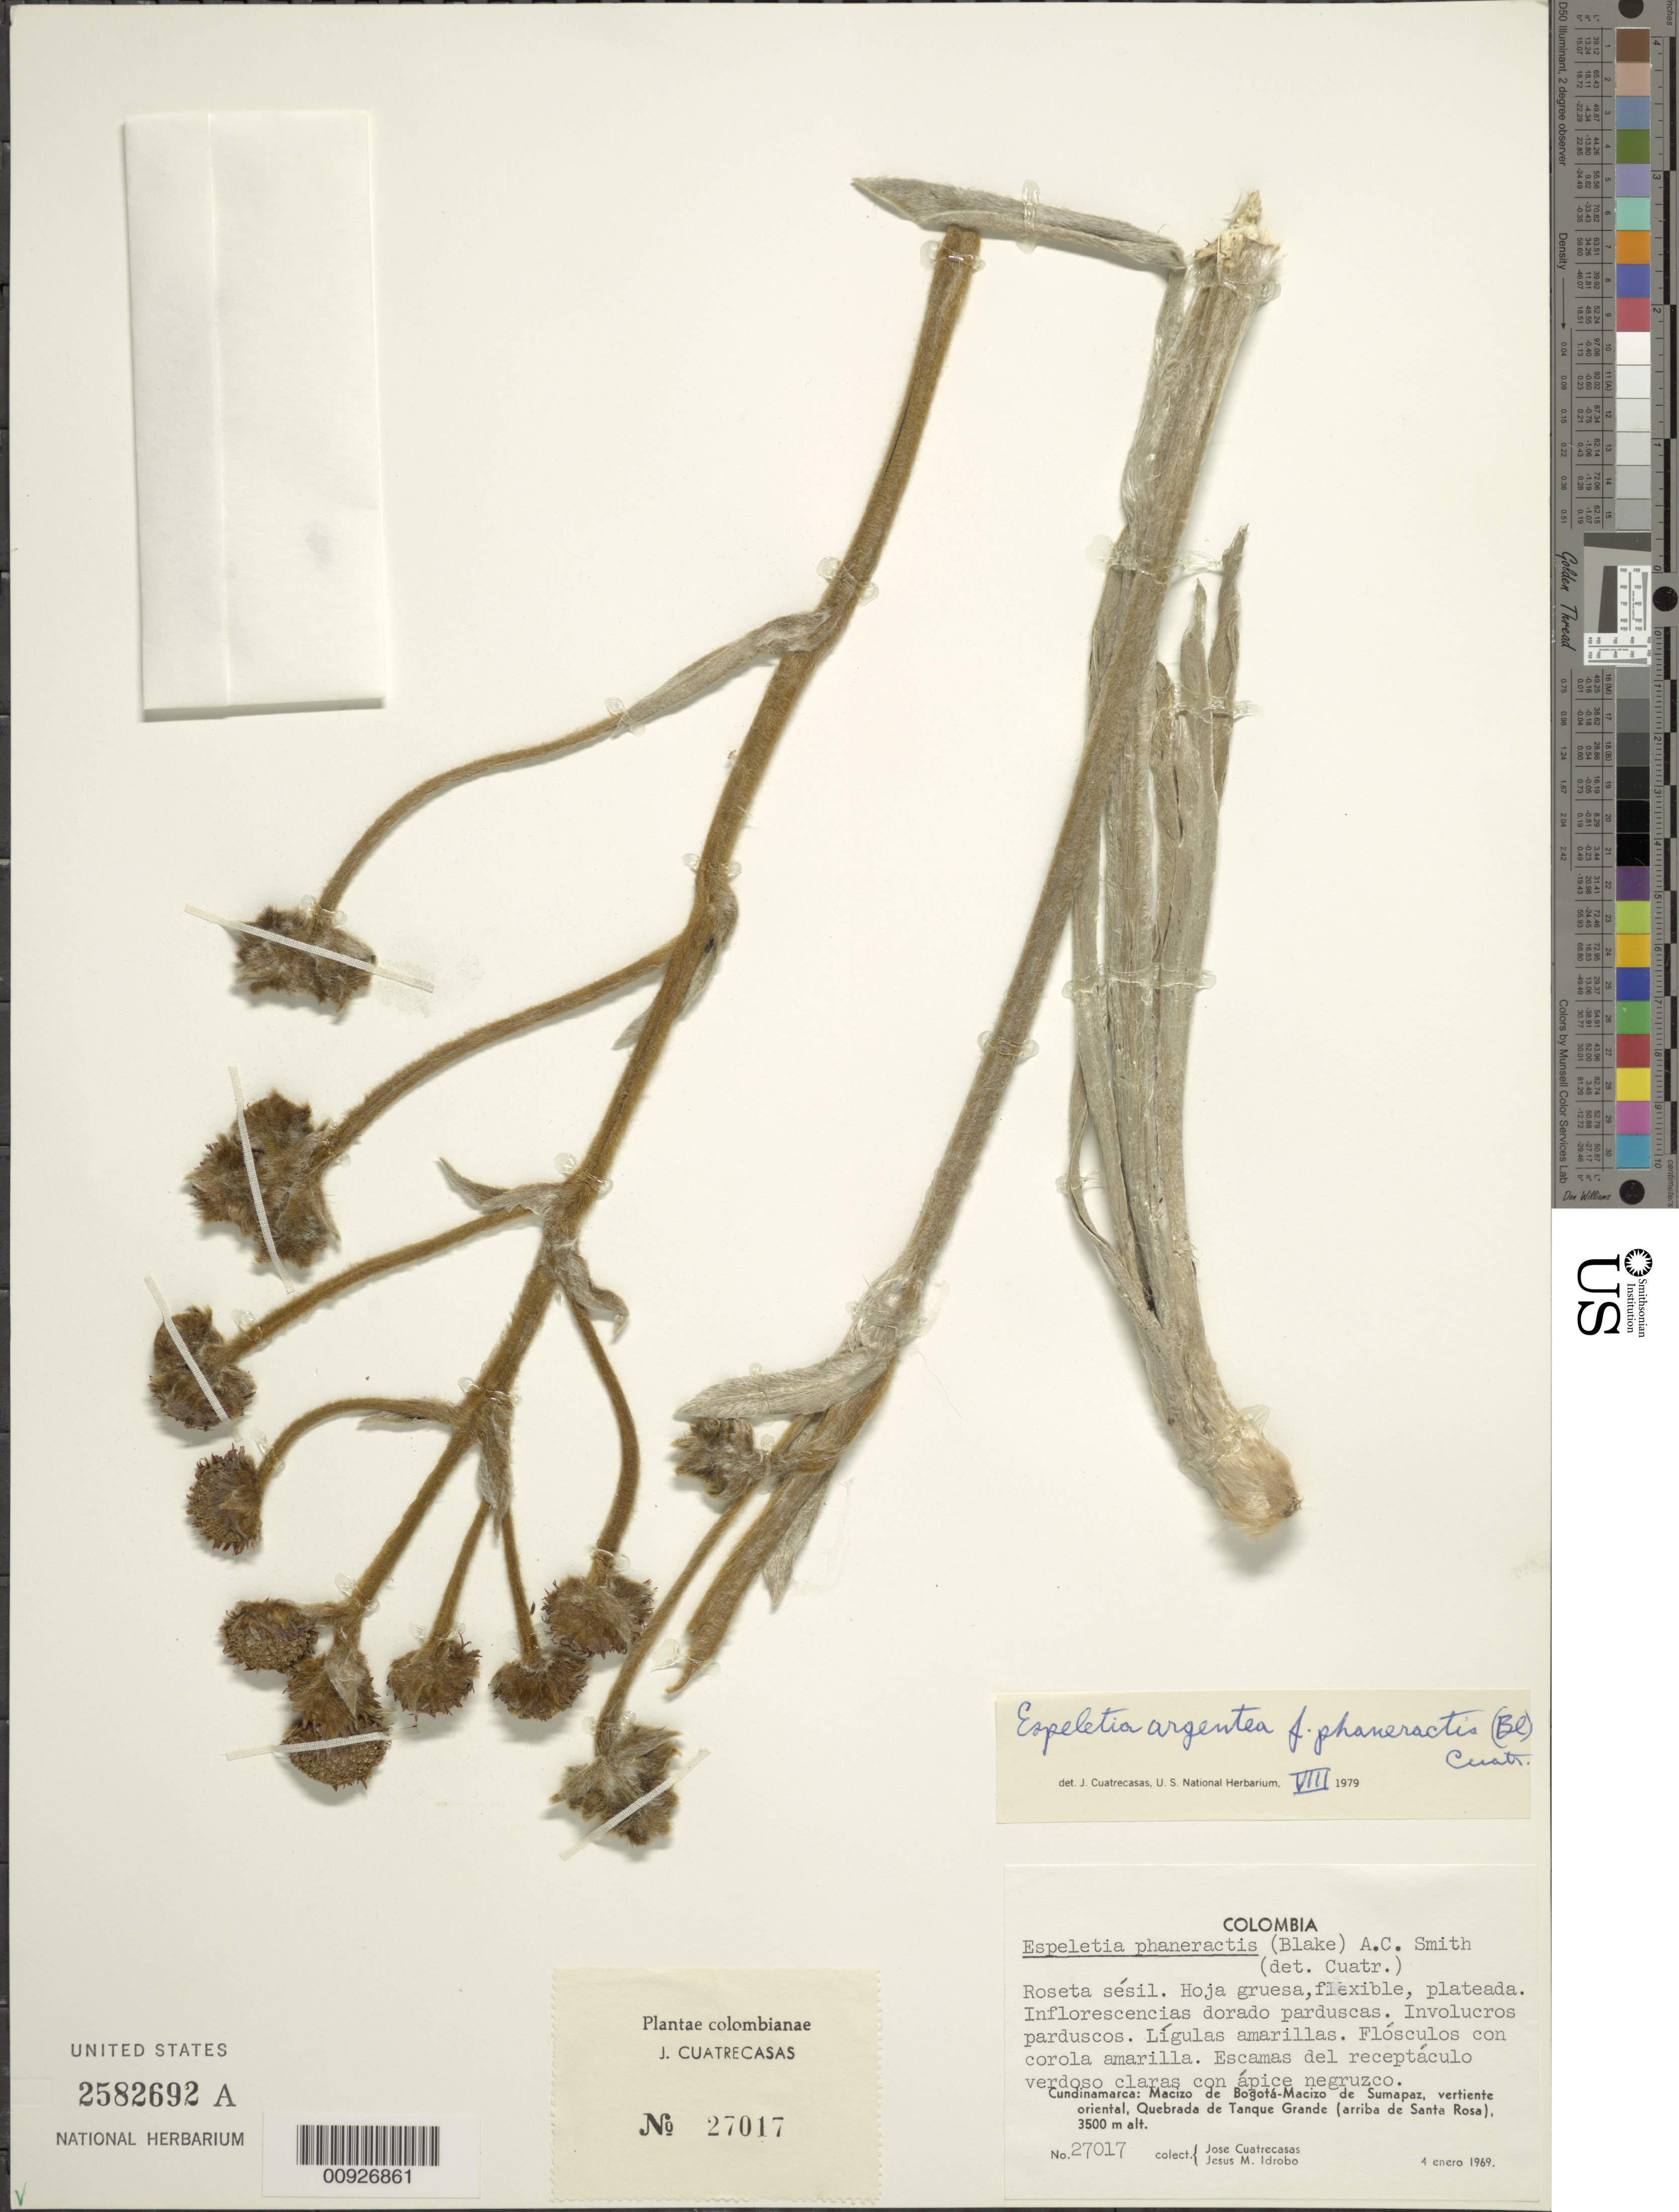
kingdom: Plantae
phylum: Tracheophyta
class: Magnoliopsida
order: Asterales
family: Asteraceae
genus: Espeletia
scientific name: Espeletia argentea f. phaneractis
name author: (S.F. Blake) Cuatrec.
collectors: J. Cuatrecasas & J. M. Idrobo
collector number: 27017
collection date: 1969-01-04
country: Colombia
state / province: Cundinamarca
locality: Macizo de Bogotá-Macizo de Sumapaz, vertiente oriental, Quebrada del Tanque Grande (arriba de Santa Rosa).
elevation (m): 3500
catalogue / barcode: US 2582692A